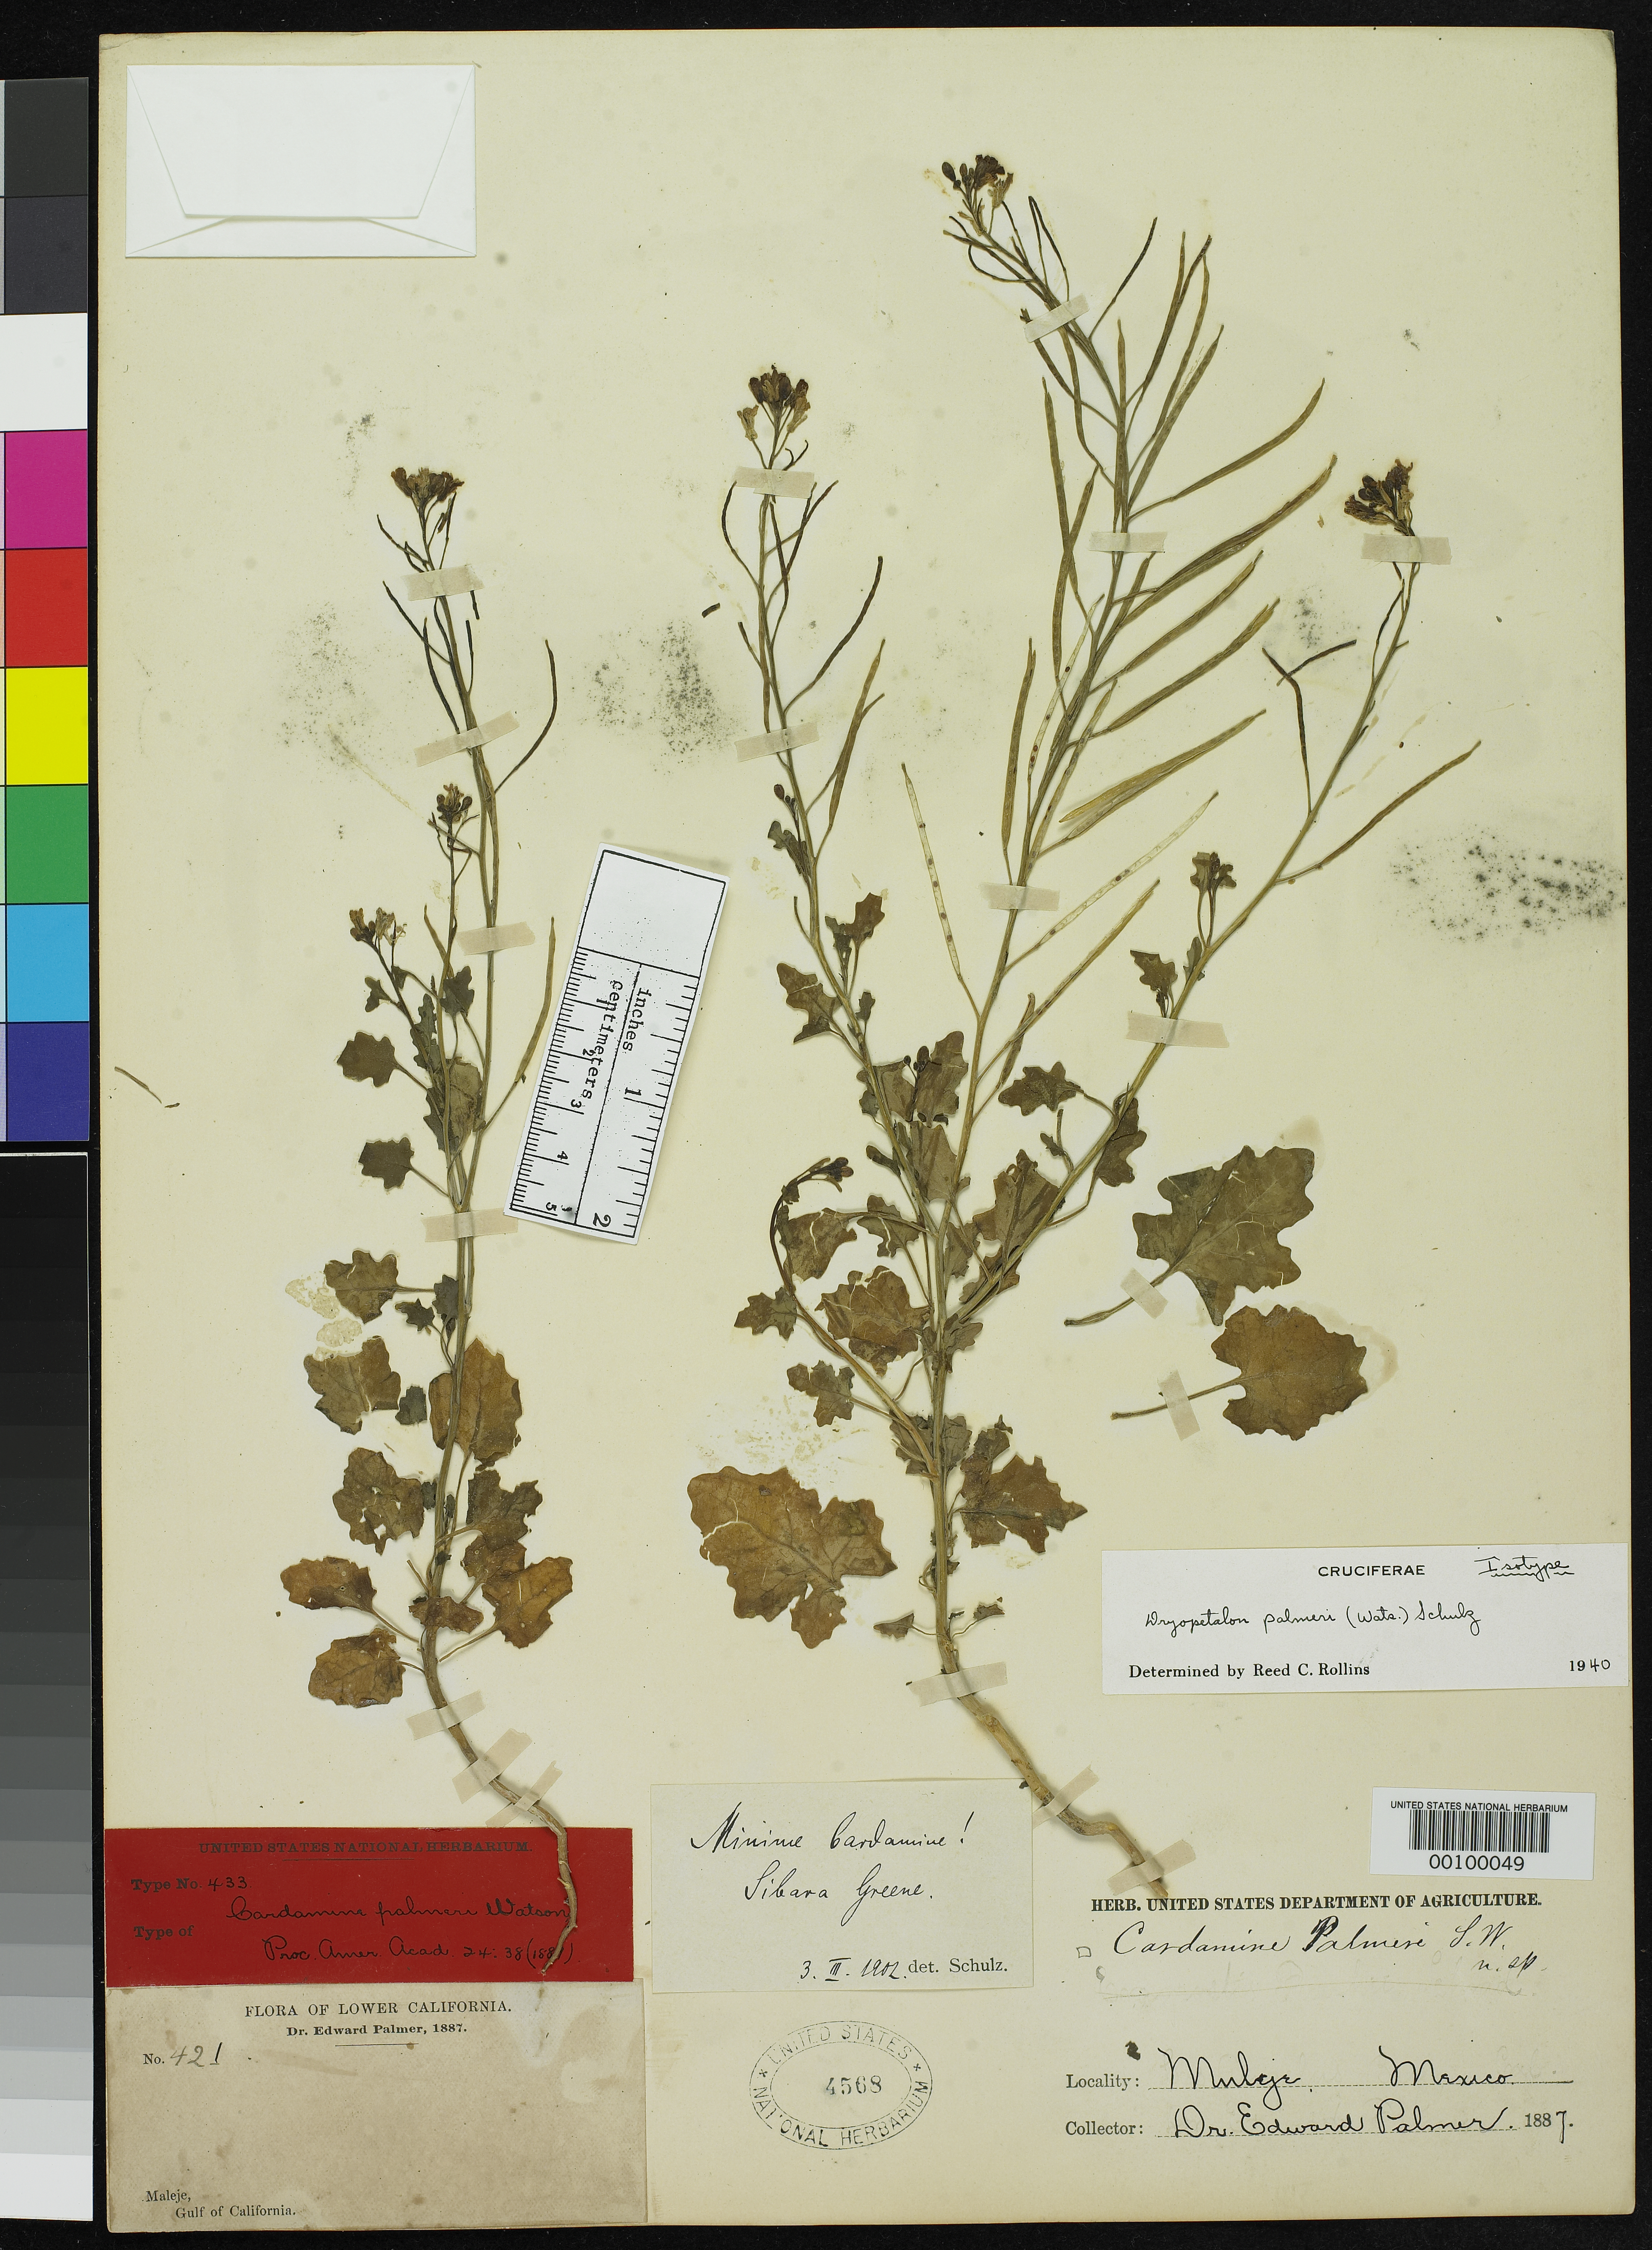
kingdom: Plantae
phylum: Tracheophyta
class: Magnoliopsida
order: Brassicales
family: Brassicaceae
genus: Cardamine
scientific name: Cardamine palmeri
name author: S. Watson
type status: Isotype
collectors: E. Palmer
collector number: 421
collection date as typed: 1887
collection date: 1887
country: Mexico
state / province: Baja California Sur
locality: Muleje.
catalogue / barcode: US 4568